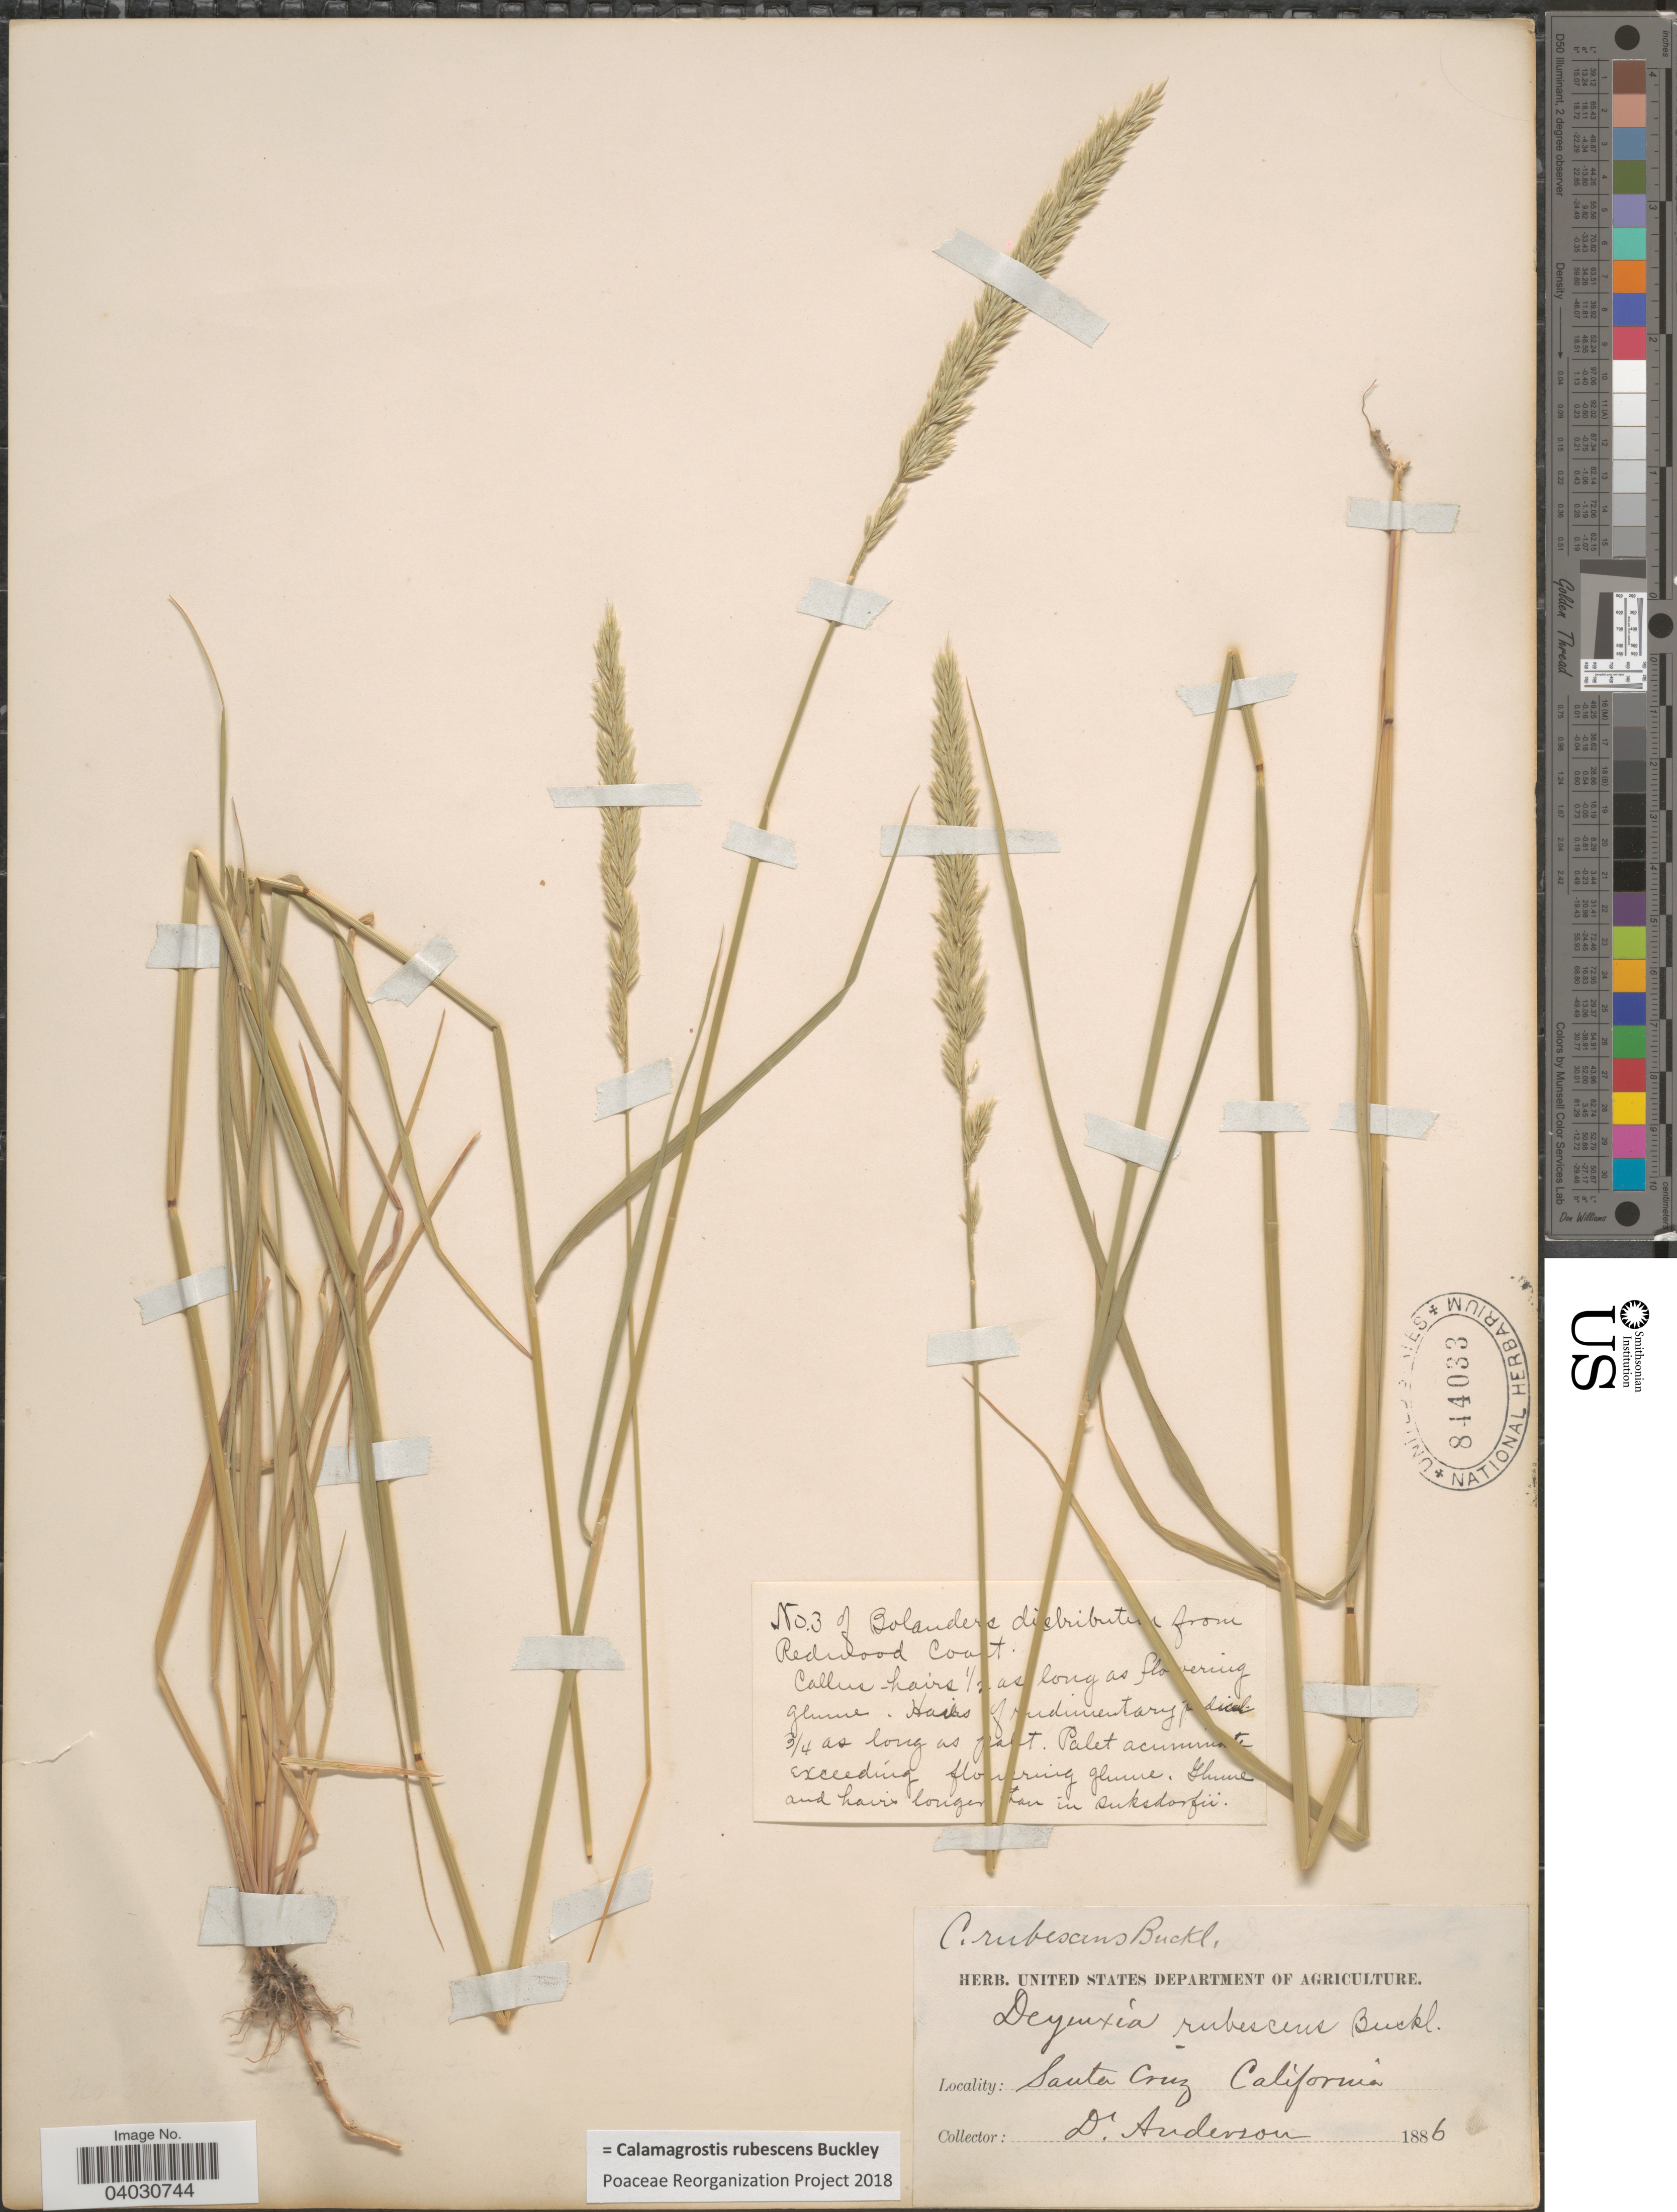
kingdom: Plantae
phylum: Tracheophyta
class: Liliopsida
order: Poales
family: Poaceae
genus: Calamagrostis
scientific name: Calamagrostis rubescens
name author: Buckley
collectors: -. Anderson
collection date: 1886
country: United States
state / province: California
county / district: Santa Cruz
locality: Santa Cruz.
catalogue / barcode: US 844033